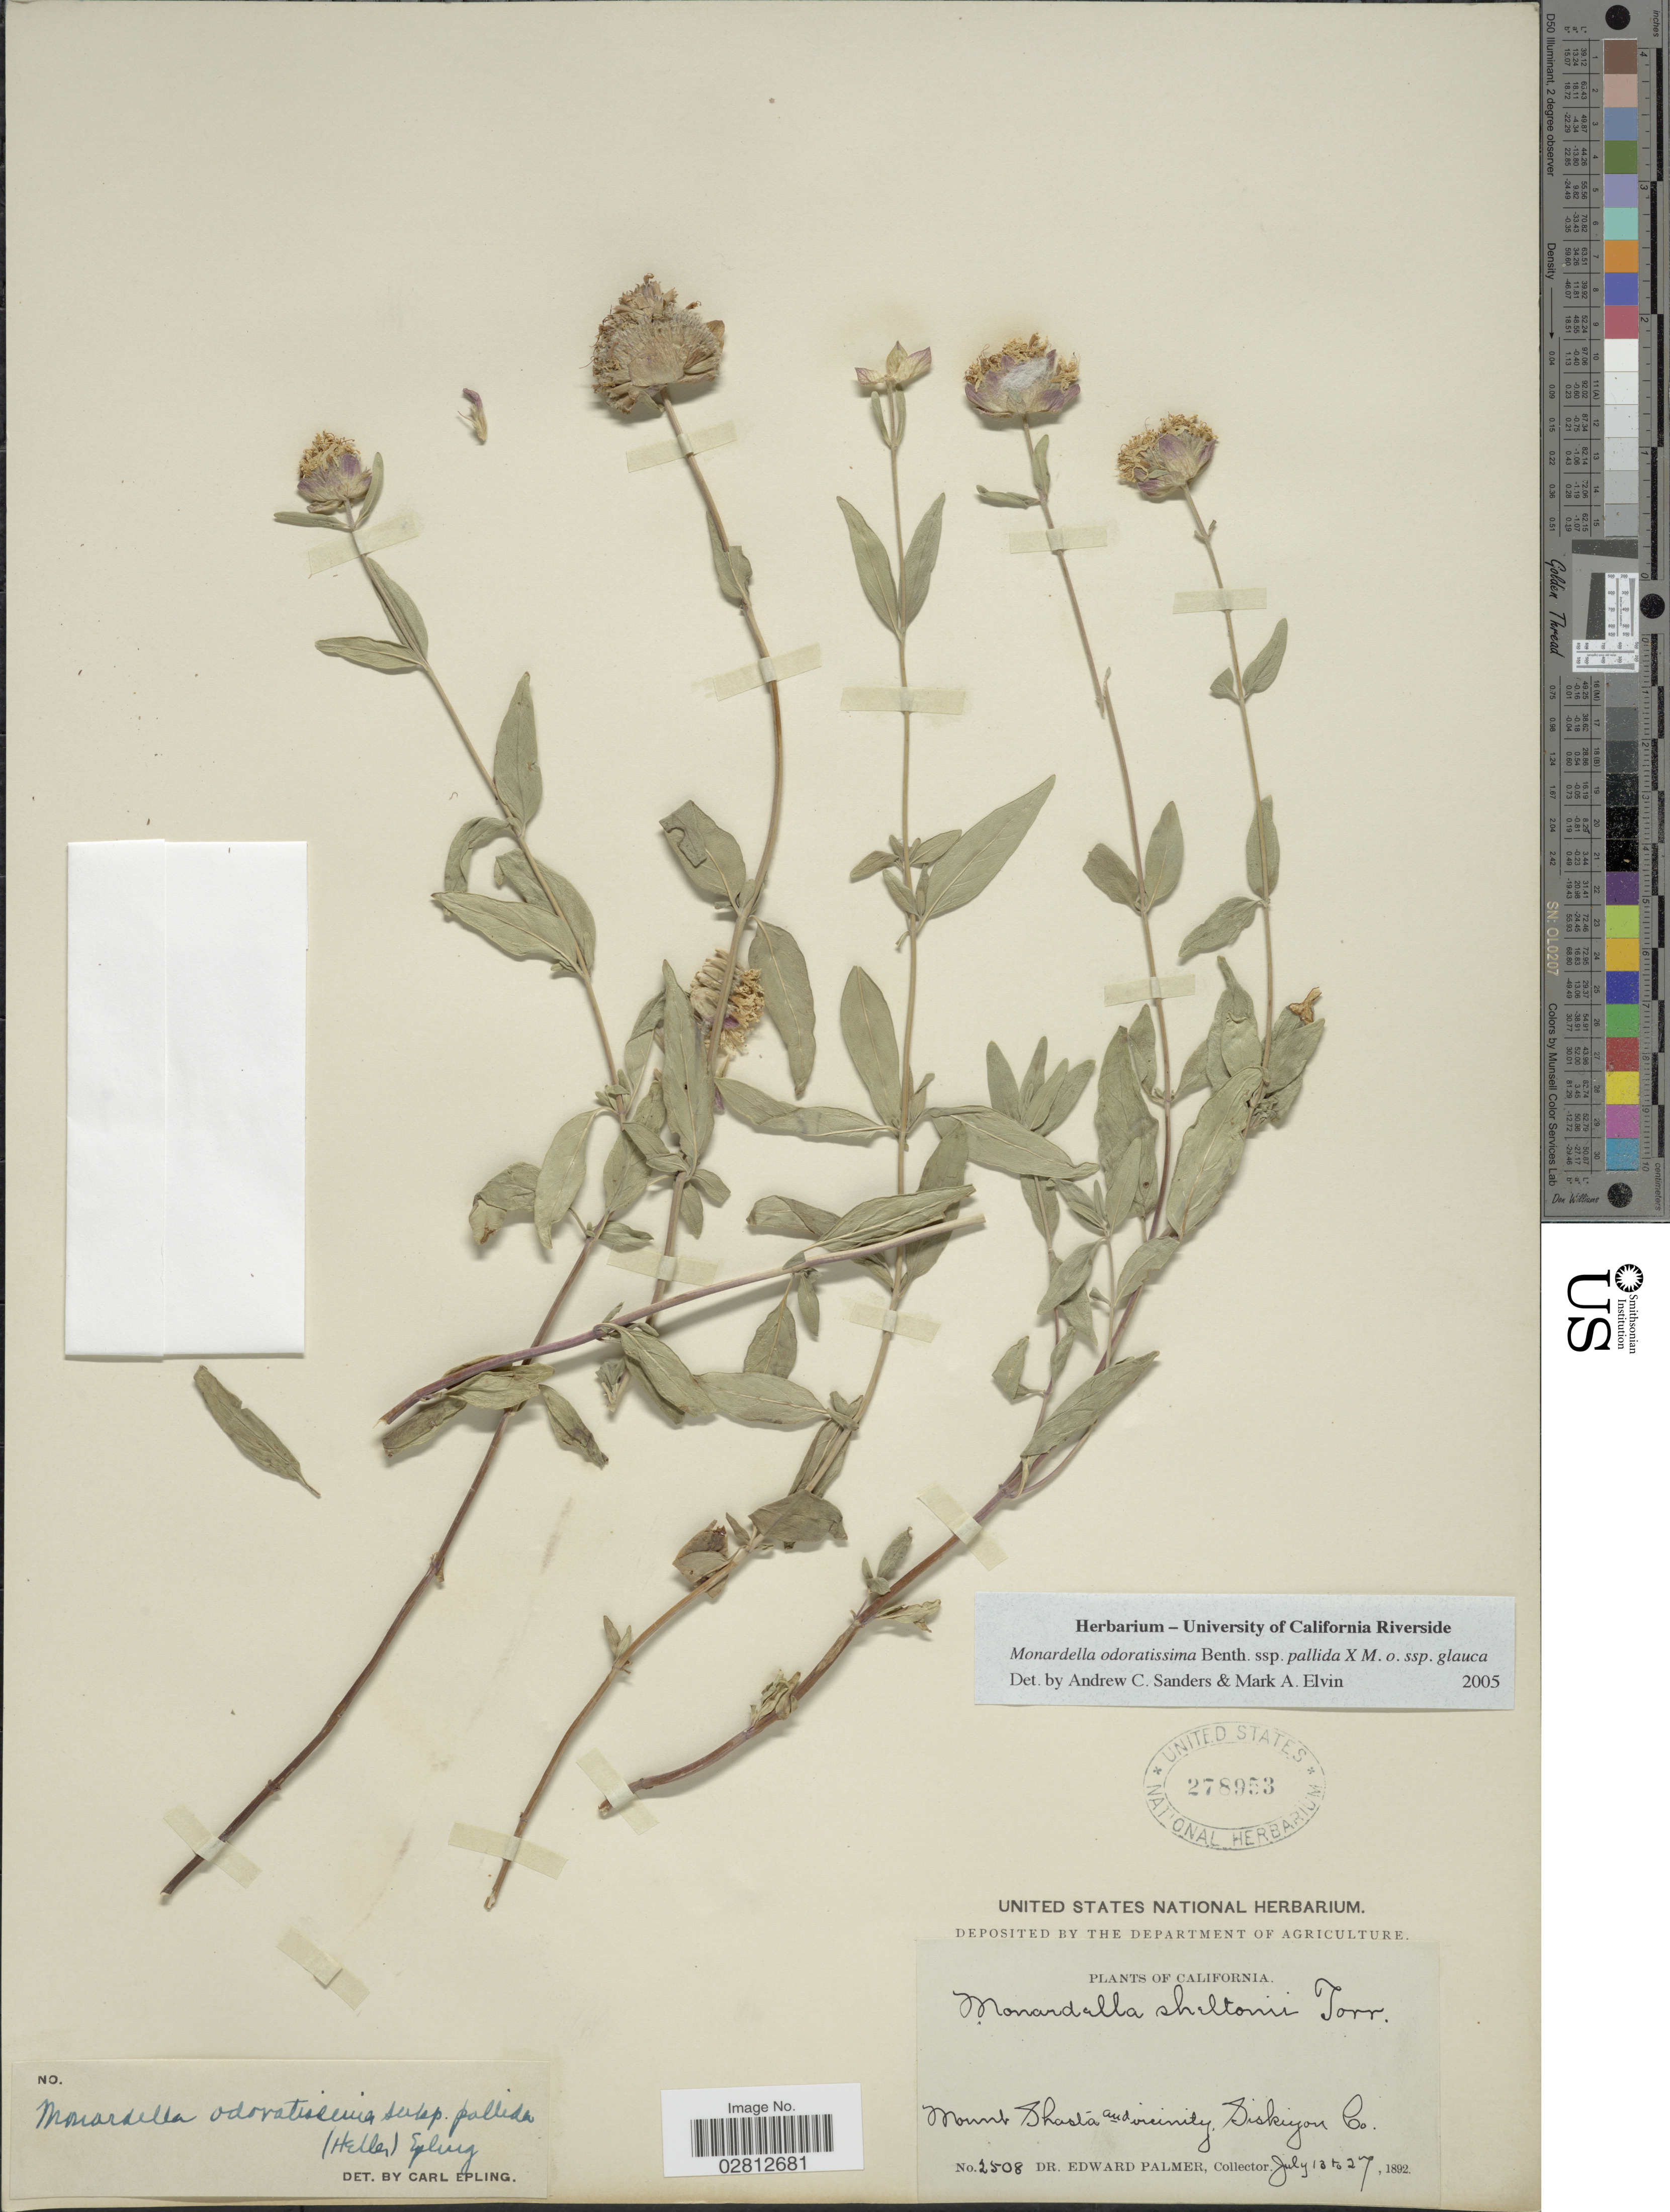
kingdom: Plantae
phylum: Tracheophyta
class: Magnoliopsida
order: Lamiales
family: Lamiaceae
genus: Monardella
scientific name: Monardella odoratissima subsp. pallida x M. odoratissima subsp. obispoensis (Hoover) Brunell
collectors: E. Palmer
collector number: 2508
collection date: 1892-07-13/1892-07-27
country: United States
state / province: California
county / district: Siskiyou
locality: Mount Shasta and vicinity, Siskiyou Co.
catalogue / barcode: US 278953